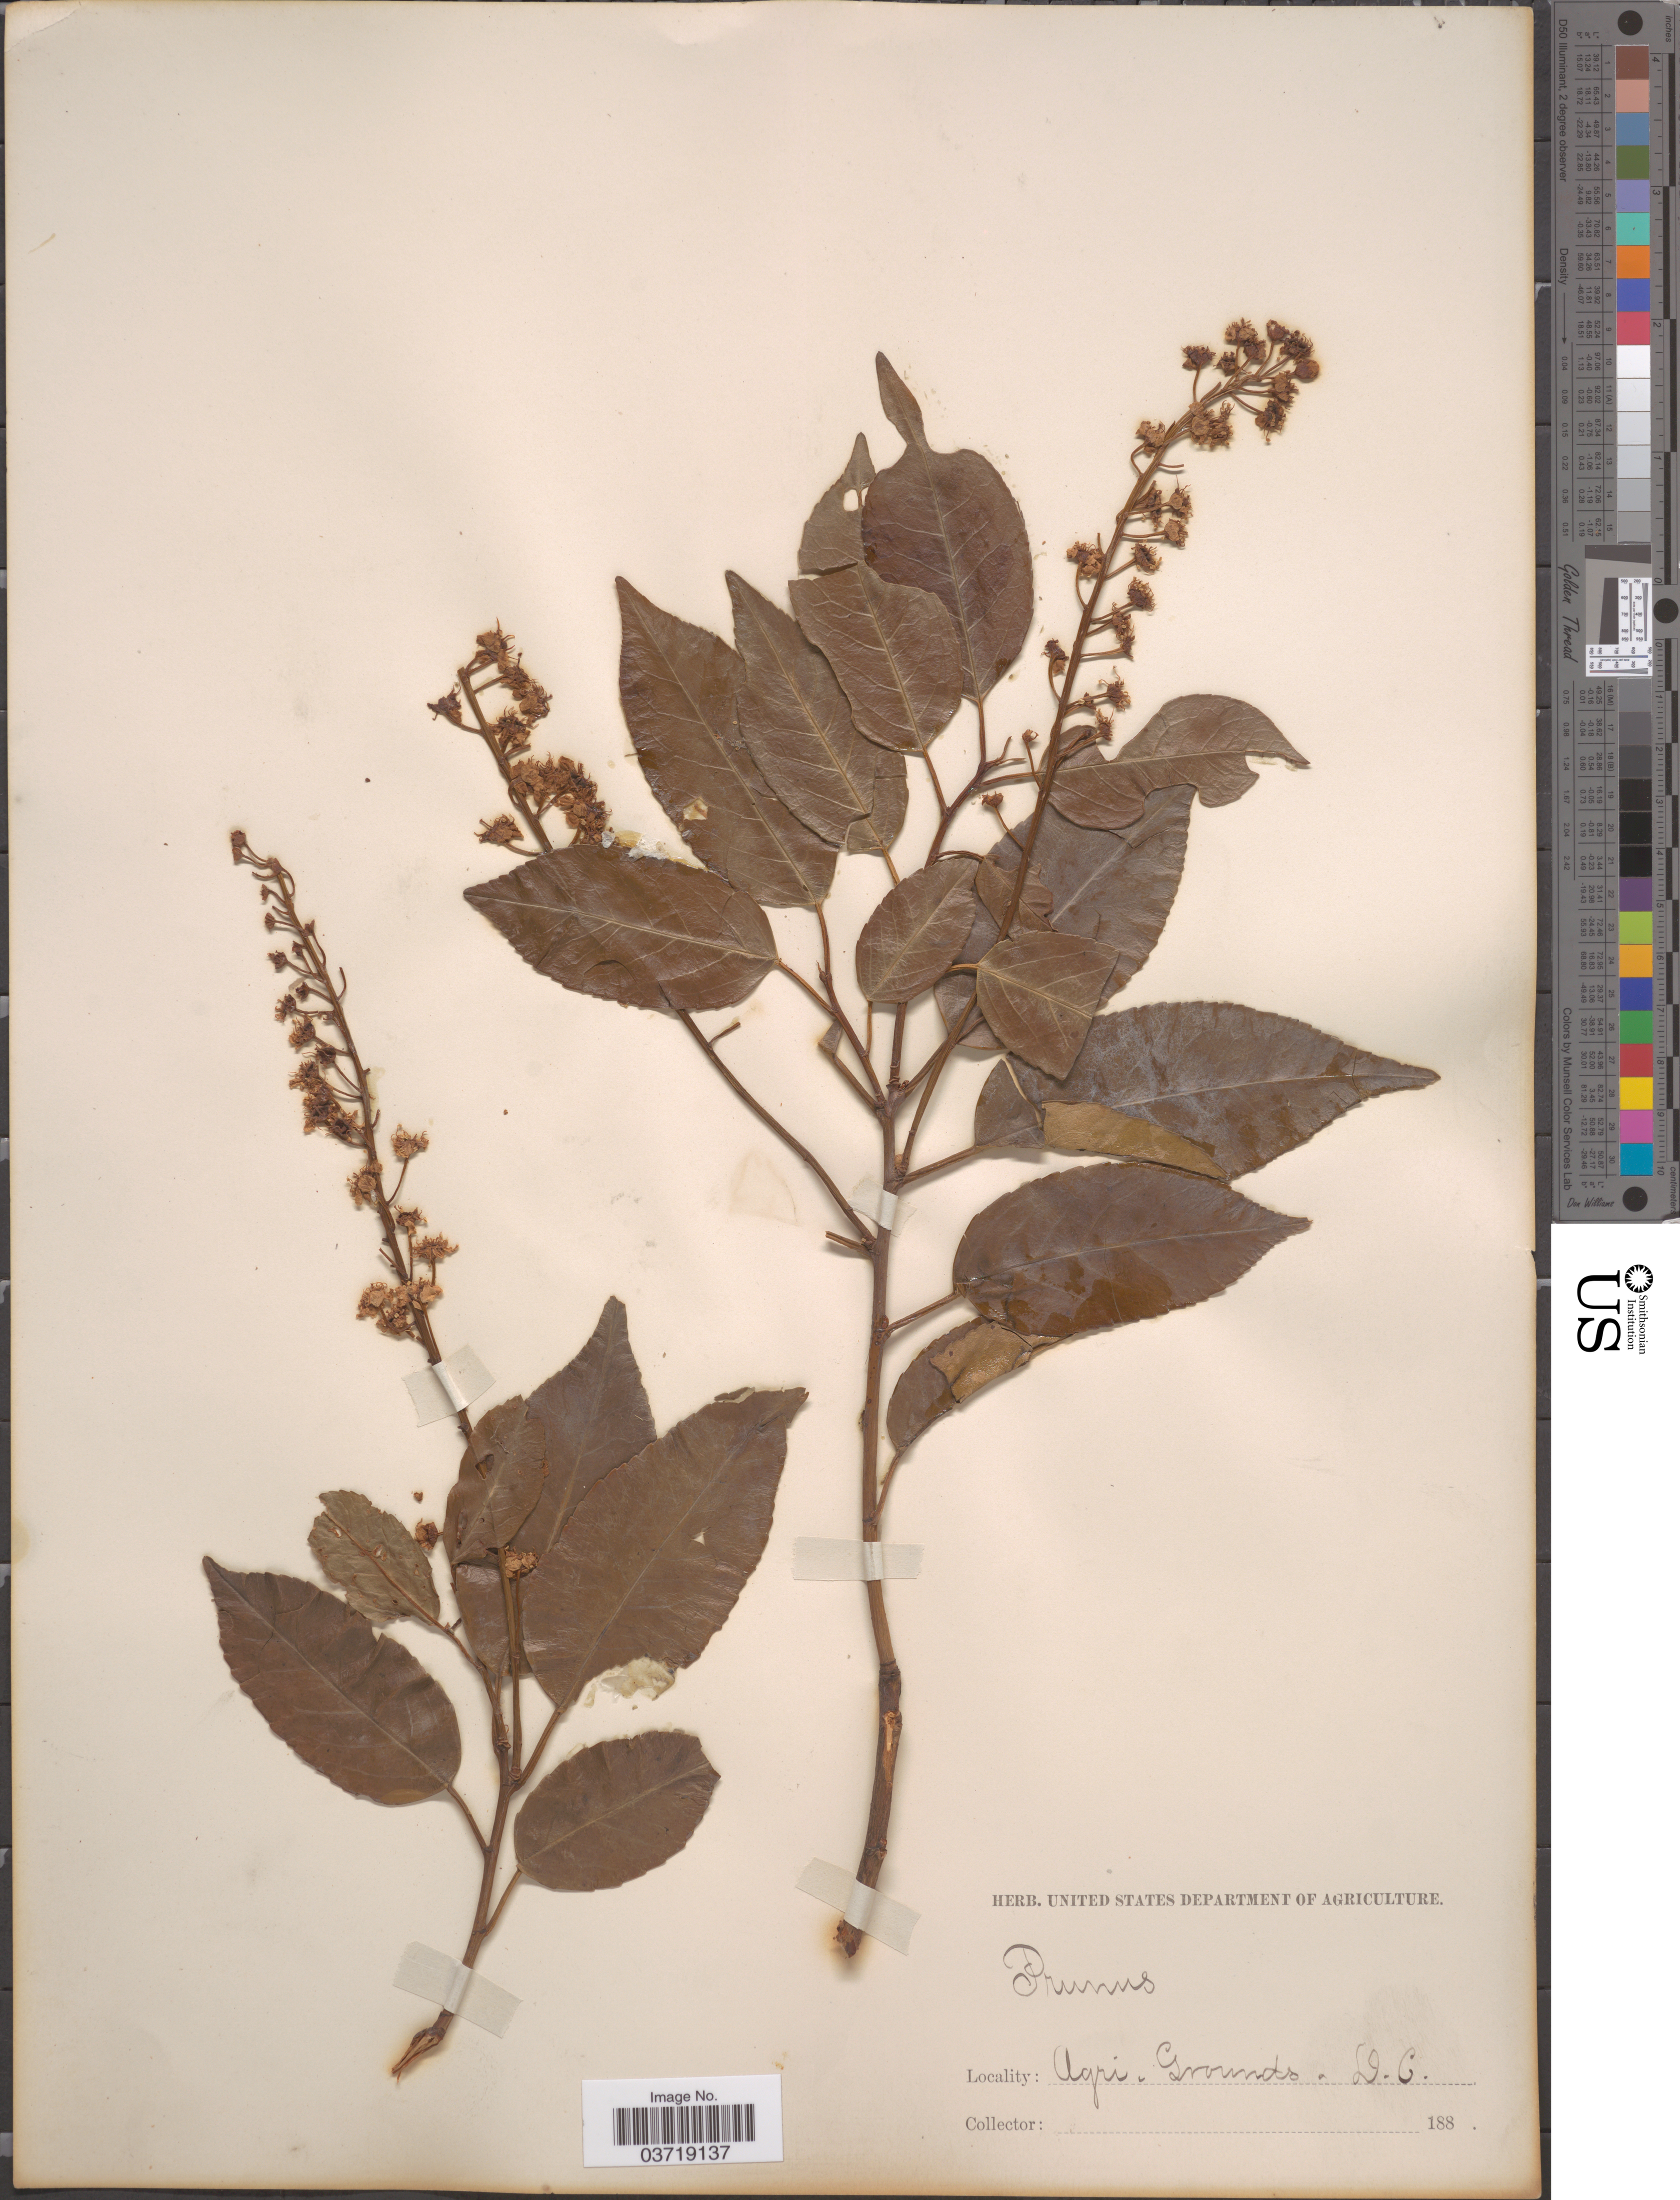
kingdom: Plantae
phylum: Tracheophyta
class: Magnoliopsida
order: Rosales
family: Rosaceae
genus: Prunus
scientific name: Prunus lusitanica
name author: L.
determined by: Strong, Mark T., (BOT), Smithsonian Institution - National Museum of Natural History (UNITED STATES)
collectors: ex herb. U. S. Department of Agriculture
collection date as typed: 188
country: United States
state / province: District of Columbia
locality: Agri. Grounds. D.C.